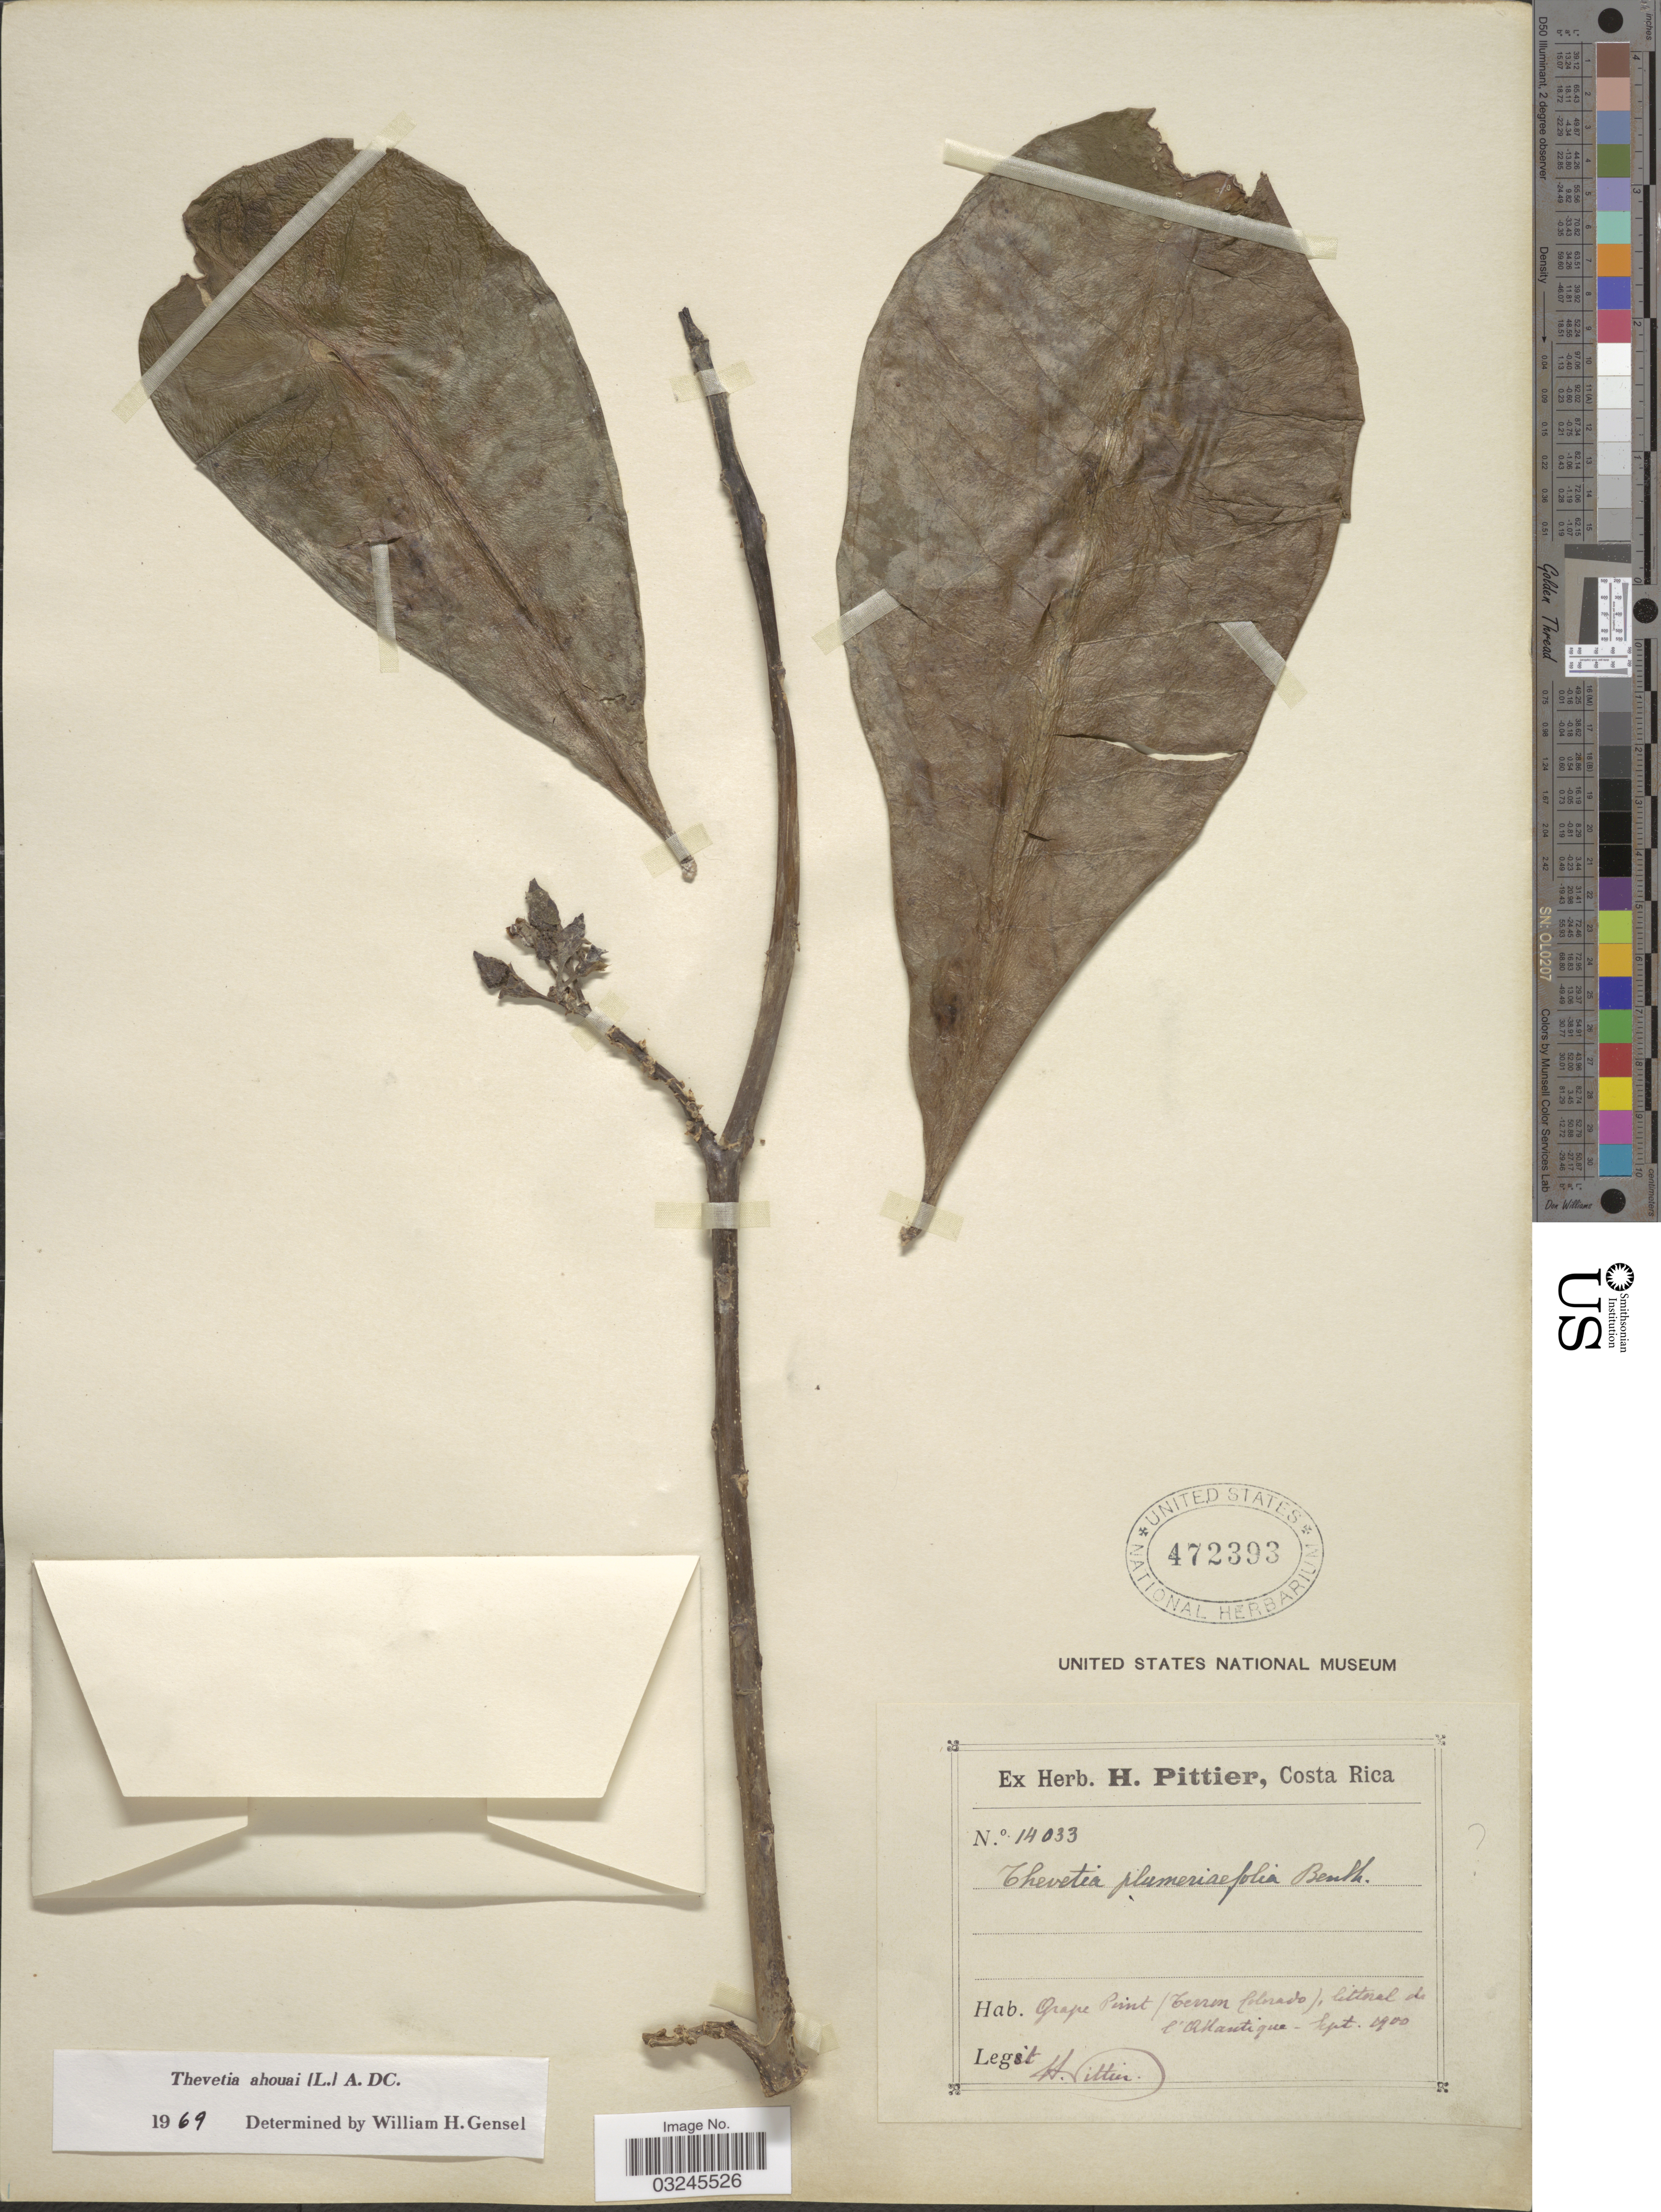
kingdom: Plantae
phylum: Tracheophyta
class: Magnoliopsida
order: Gentianales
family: Apocynaceae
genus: Thevetia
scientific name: Thevetia ahouai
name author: (L.) A. DC.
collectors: H. F. Pittier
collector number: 14033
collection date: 1900-09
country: Costa Rica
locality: Grape Point (Terran Colorado), littoral de l'Atlantique.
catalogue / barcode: US 472393